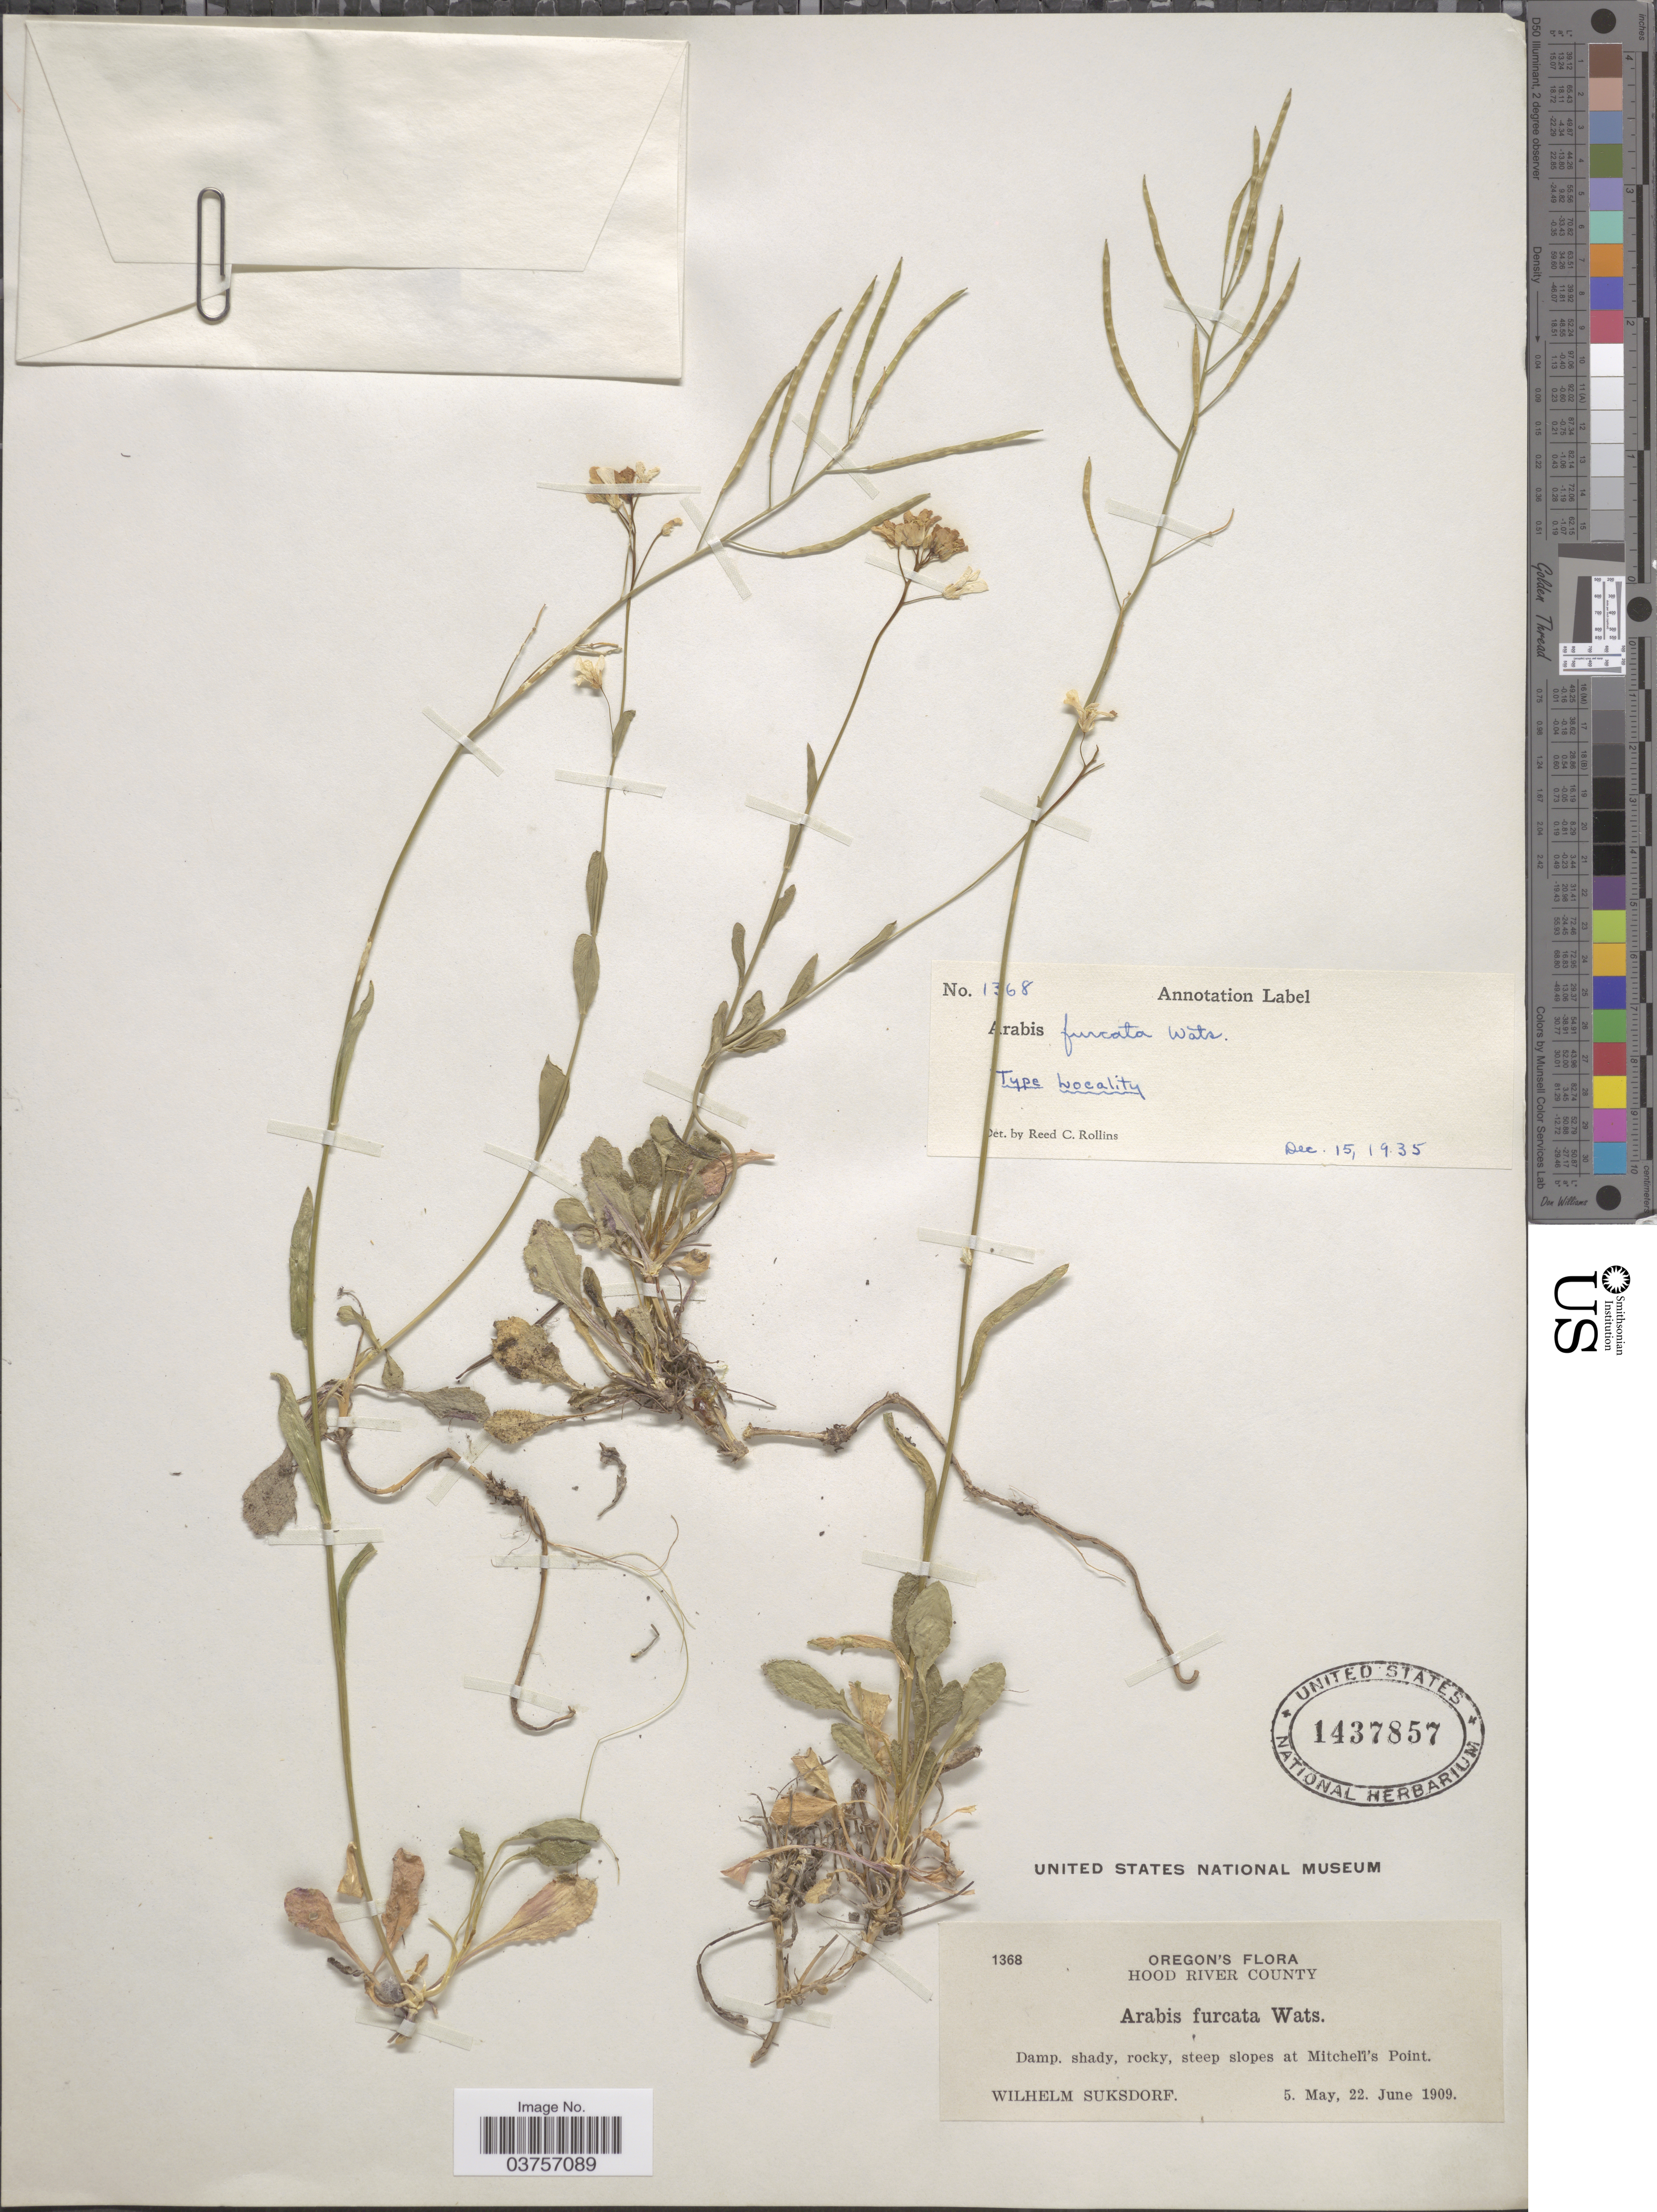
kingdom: Plantae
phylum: Tracheophyta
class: Magnoliopsida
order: Brassicales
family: Brassicaceae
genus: Arabis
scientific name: Arabis furcata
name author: S. Watson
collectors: W. N. Suksdorf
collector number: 1368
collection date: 1909-05-05/1909-06-22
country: United States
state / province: Oregon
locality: Hood River County. Steep slopes at Mitchell's Point.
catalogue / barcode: US 1437857